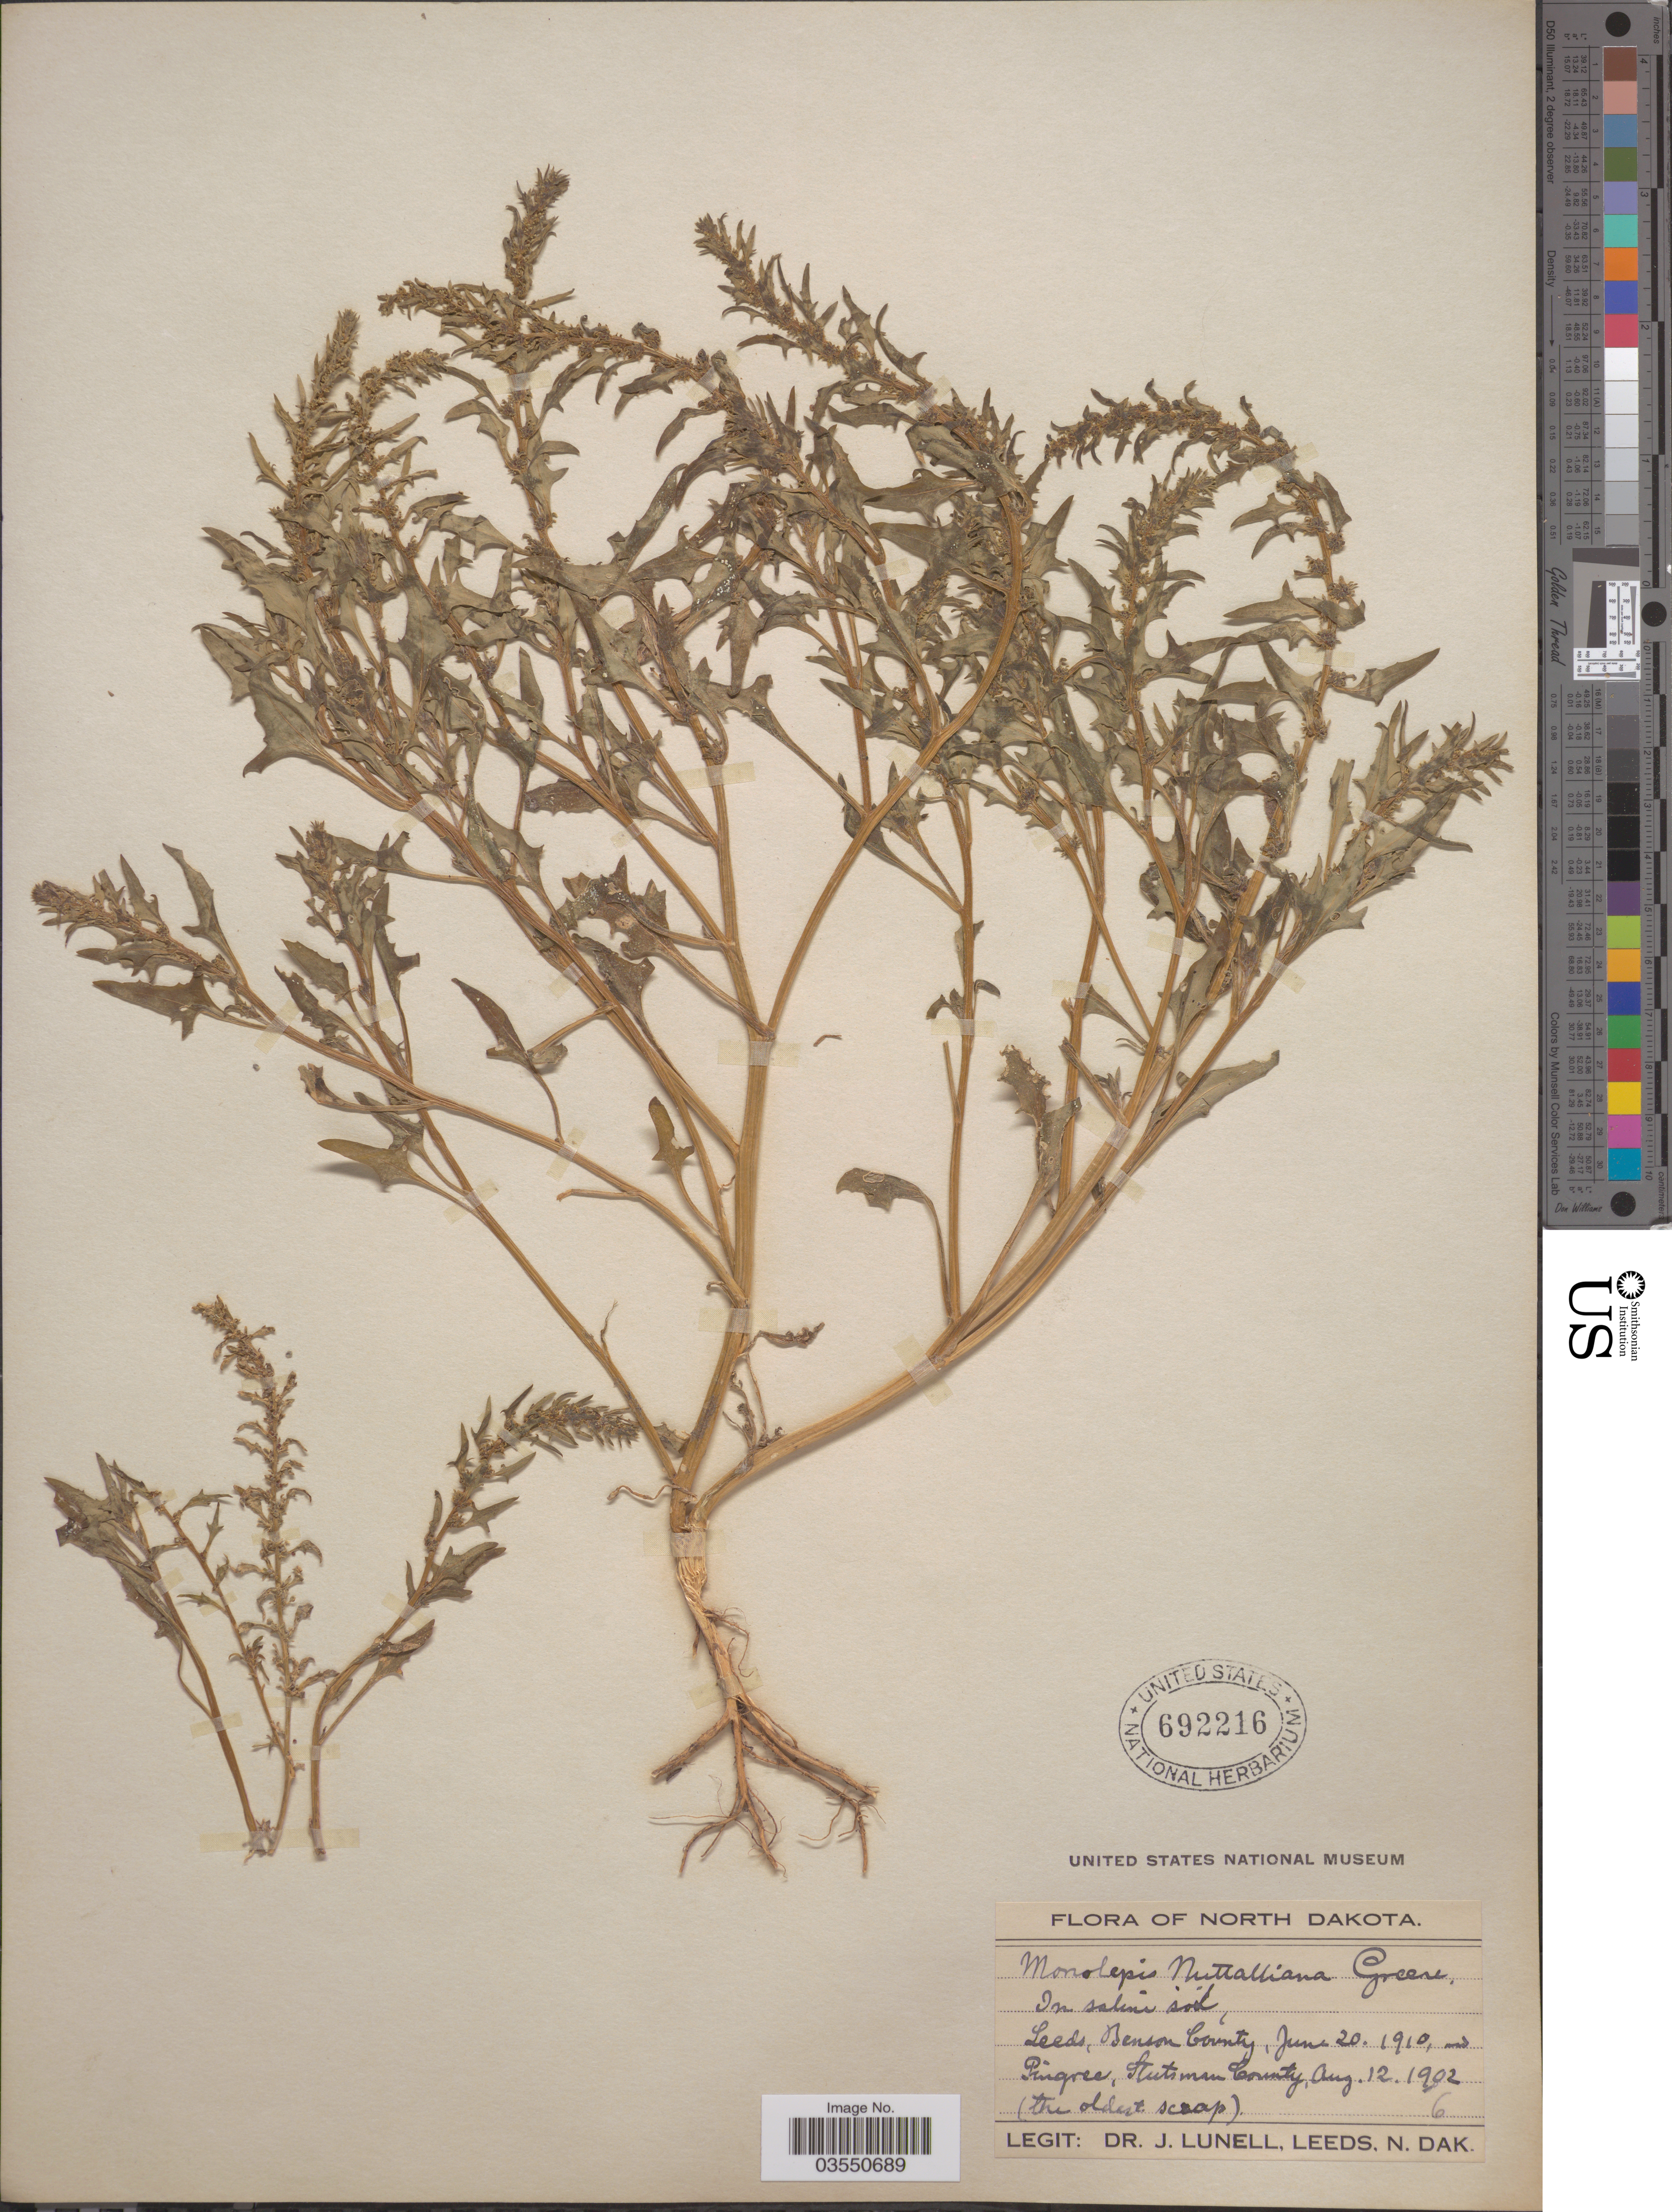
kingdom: Plantae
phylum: Tracheophyta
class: Magnoliopsida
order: Caryophyllales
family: Amaranthaceae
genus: Blitum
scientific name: Blitum nuttallianum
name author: Schult.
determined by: U.S. National Herbarium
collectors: J. Lunell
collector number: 6?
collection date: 1902-08-12/1910-06-20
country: United States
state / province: North Dakota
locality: Leeds, Benson County. Pingree, Stutsman County.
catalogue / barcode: US 692216